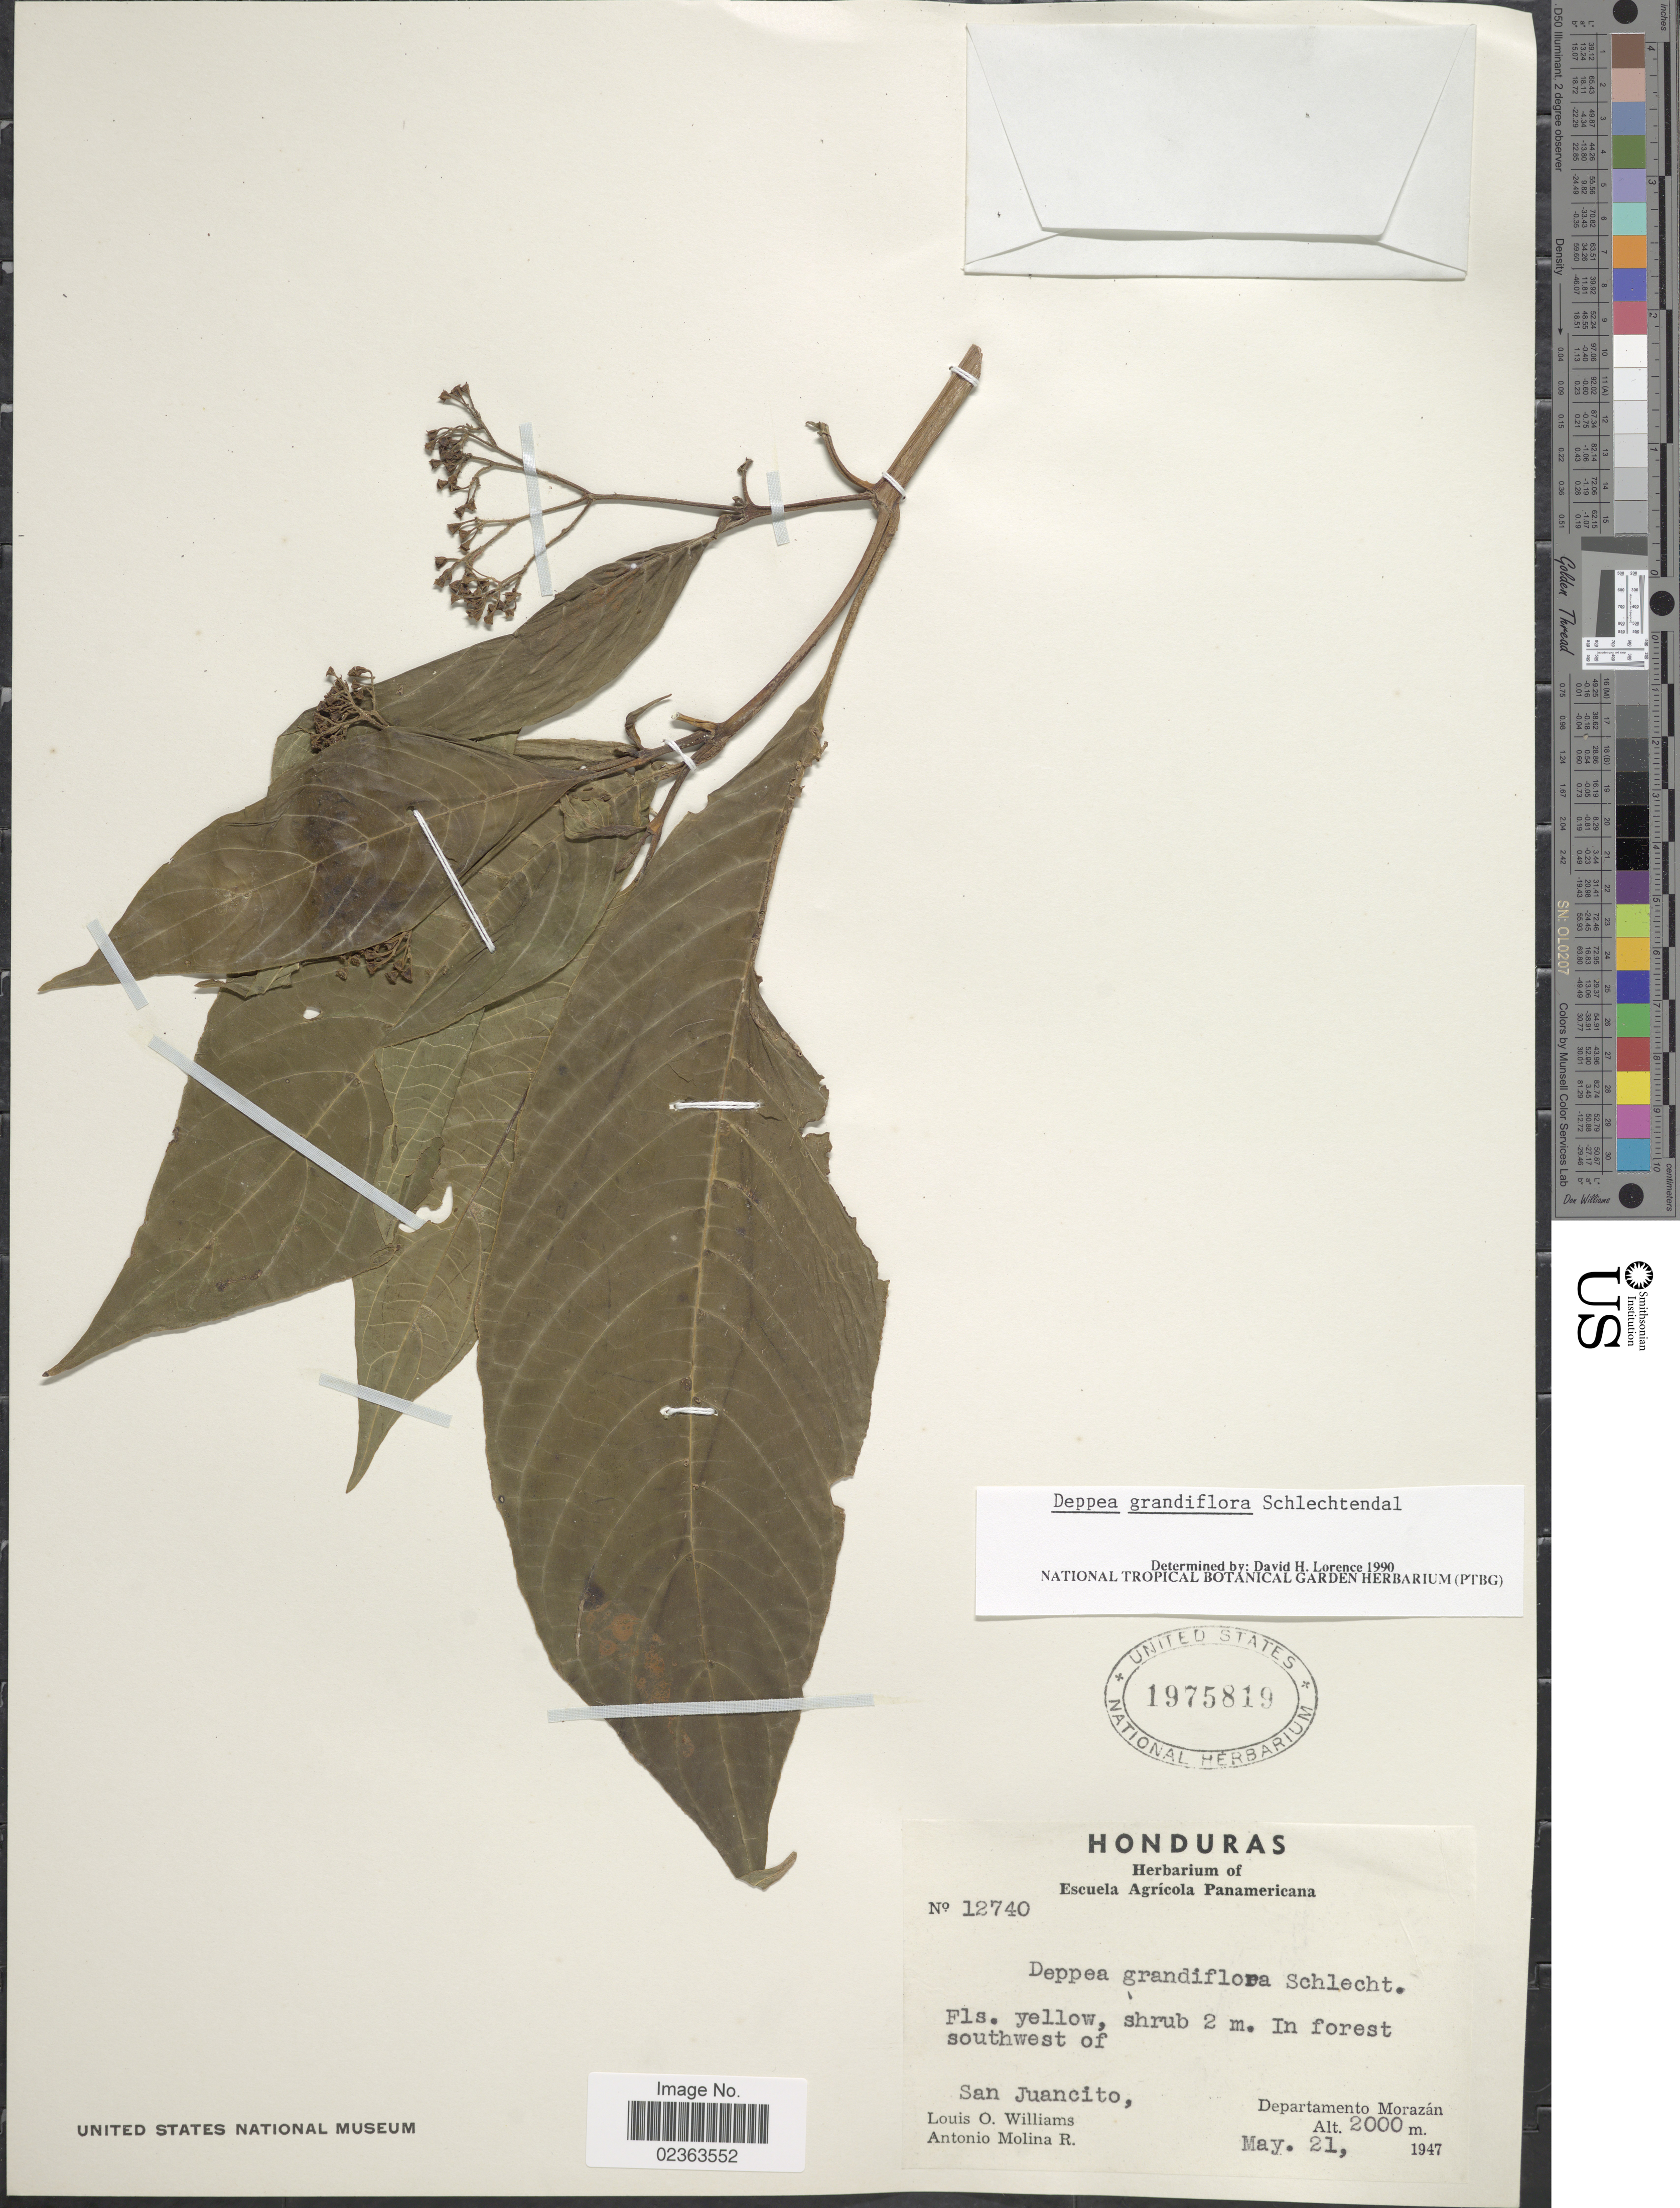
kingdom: Plantae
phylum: Tracheophyta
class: Magnoliopsida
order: Gentianales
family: Rubiaceae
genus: Deppea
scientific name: Deppea grandiflora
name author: Schltdl.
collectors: L. O. Williams & A. Molina R.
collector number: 12740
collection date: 1947-05-21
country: Honduras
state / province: Fco. Morazán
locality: In forest southwest of San Juancito, Departmento Morazán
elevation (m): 2000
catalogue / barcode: US 1975819